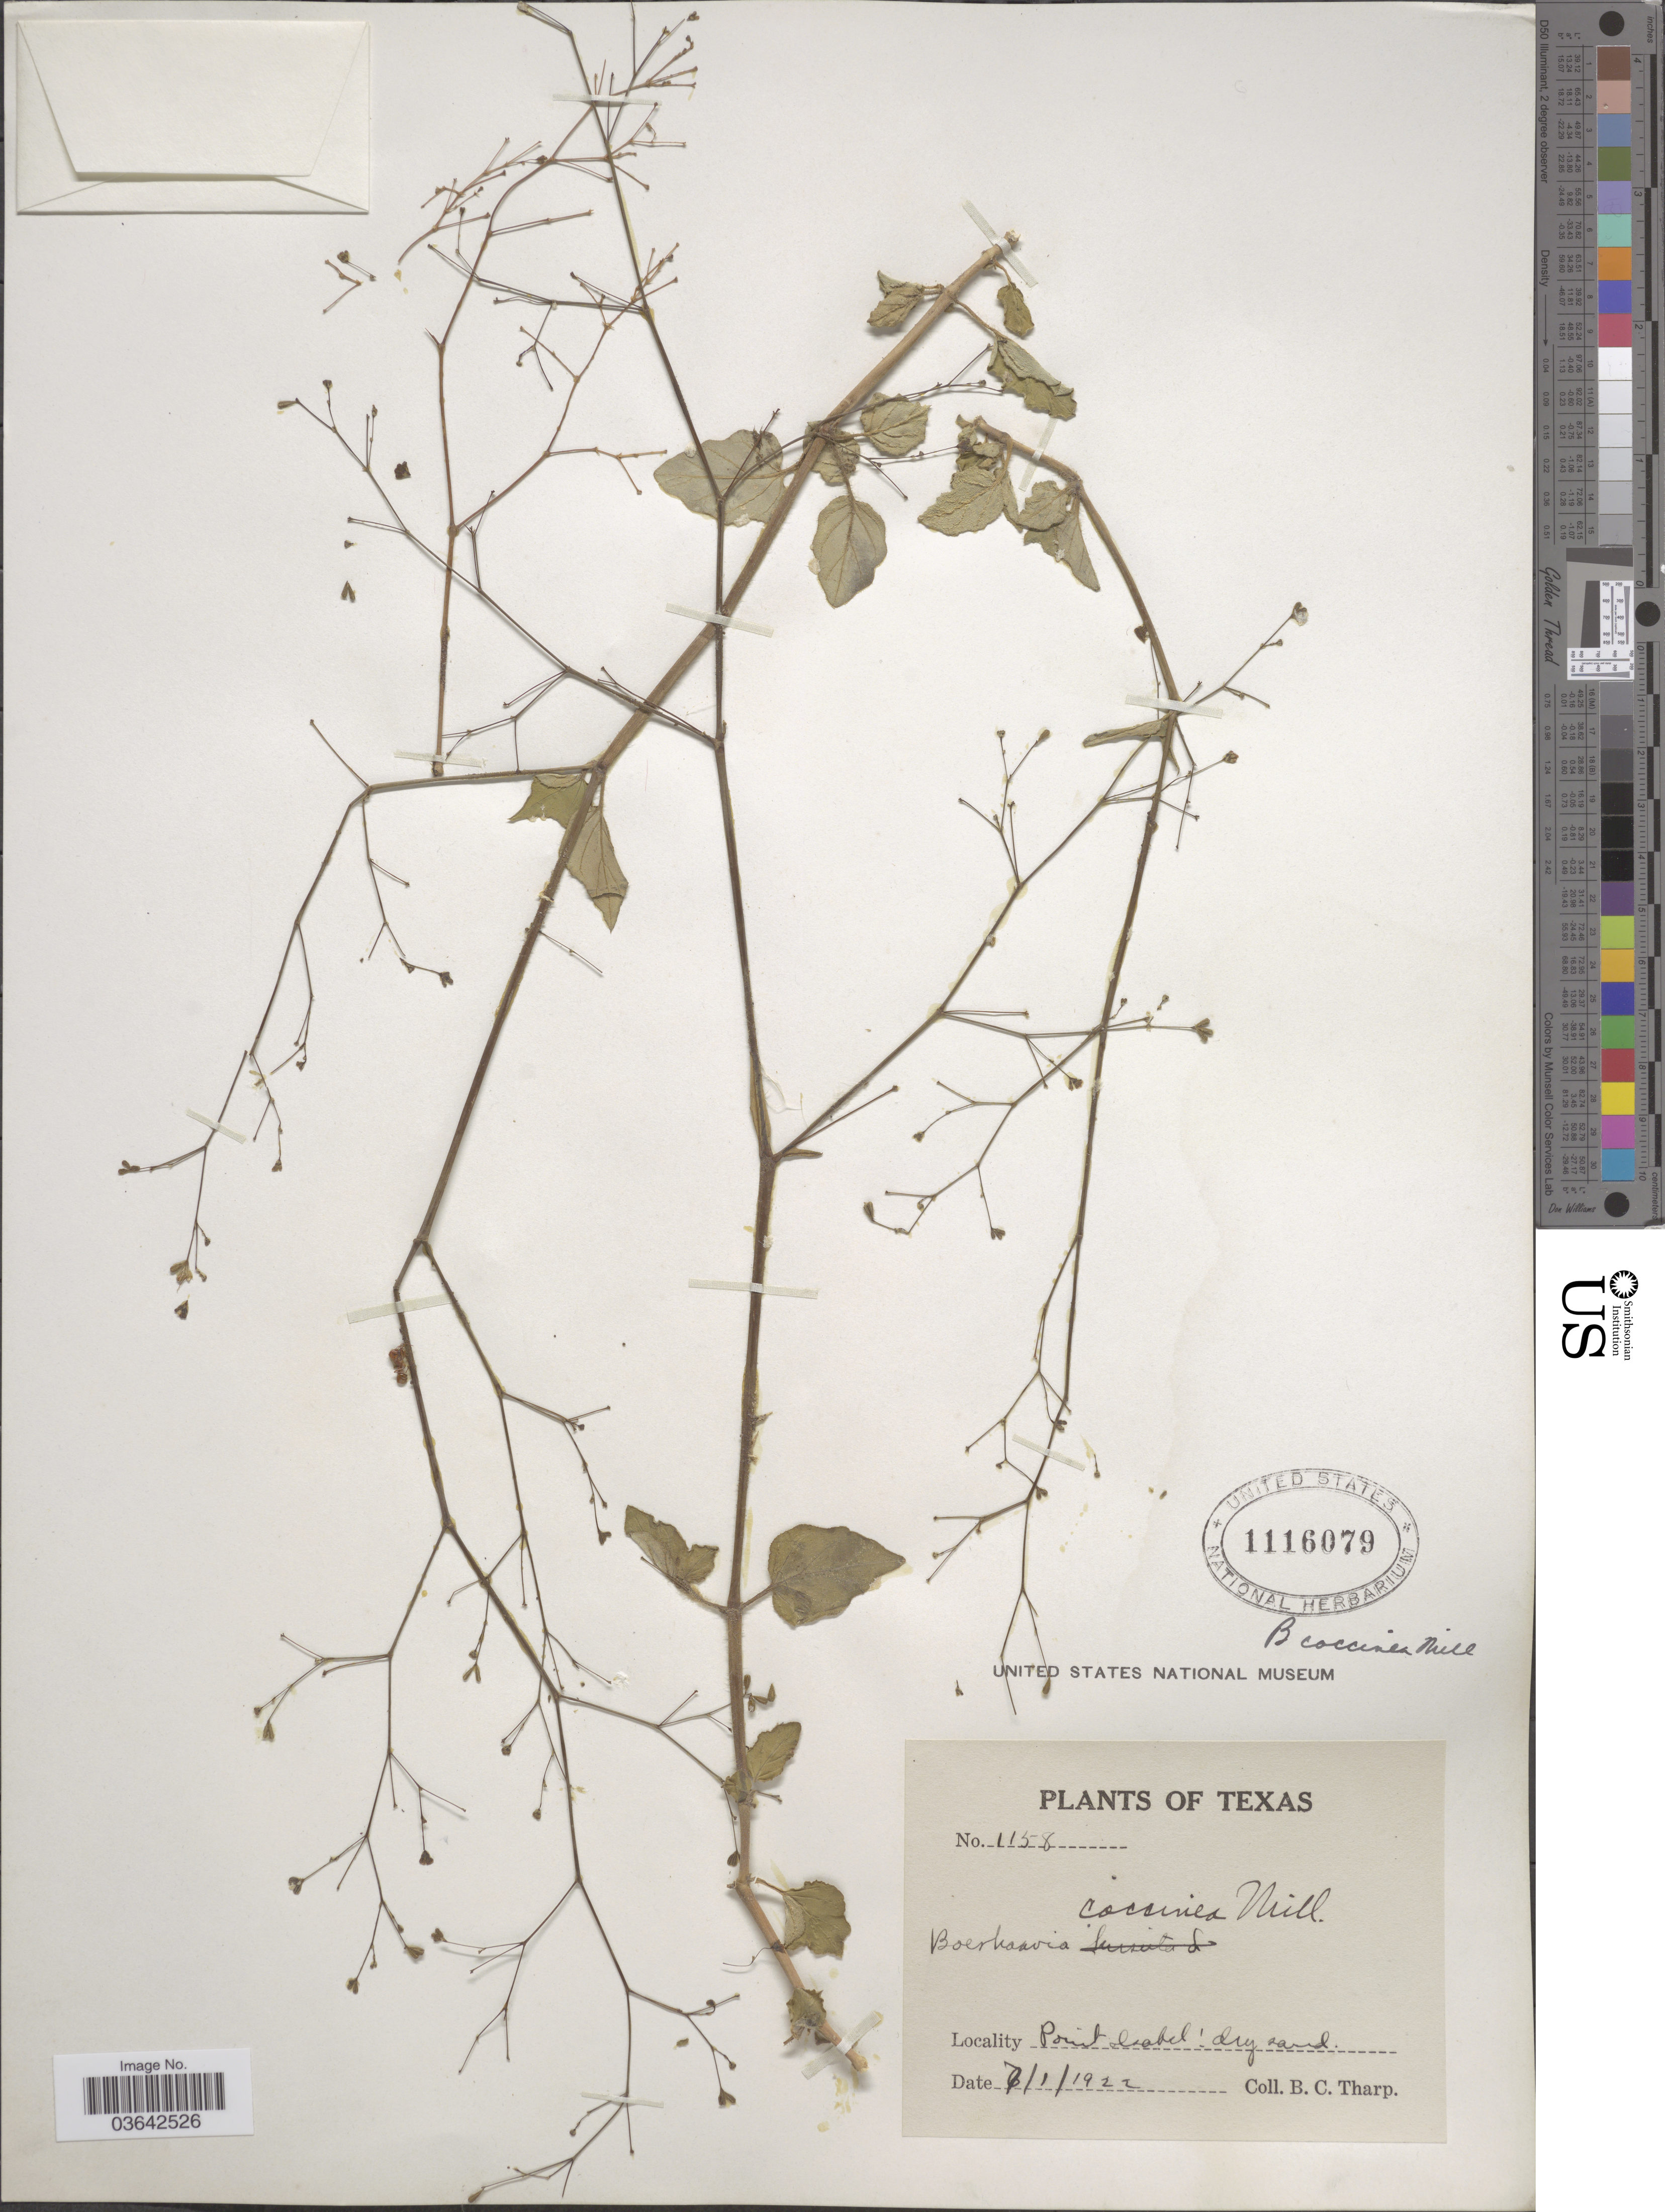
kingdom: Plantae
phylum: Tracheophyta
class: Magnoliopsida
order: Caryophyllales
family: Nyctaginaceae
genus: Boerhavia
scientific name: Boerhavia coccinea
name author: Mill.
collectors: B. C. Tharp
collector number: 1158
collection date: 1922-07-01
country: United States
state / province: Texas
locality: Point Isabel.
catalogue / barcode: US 1116079